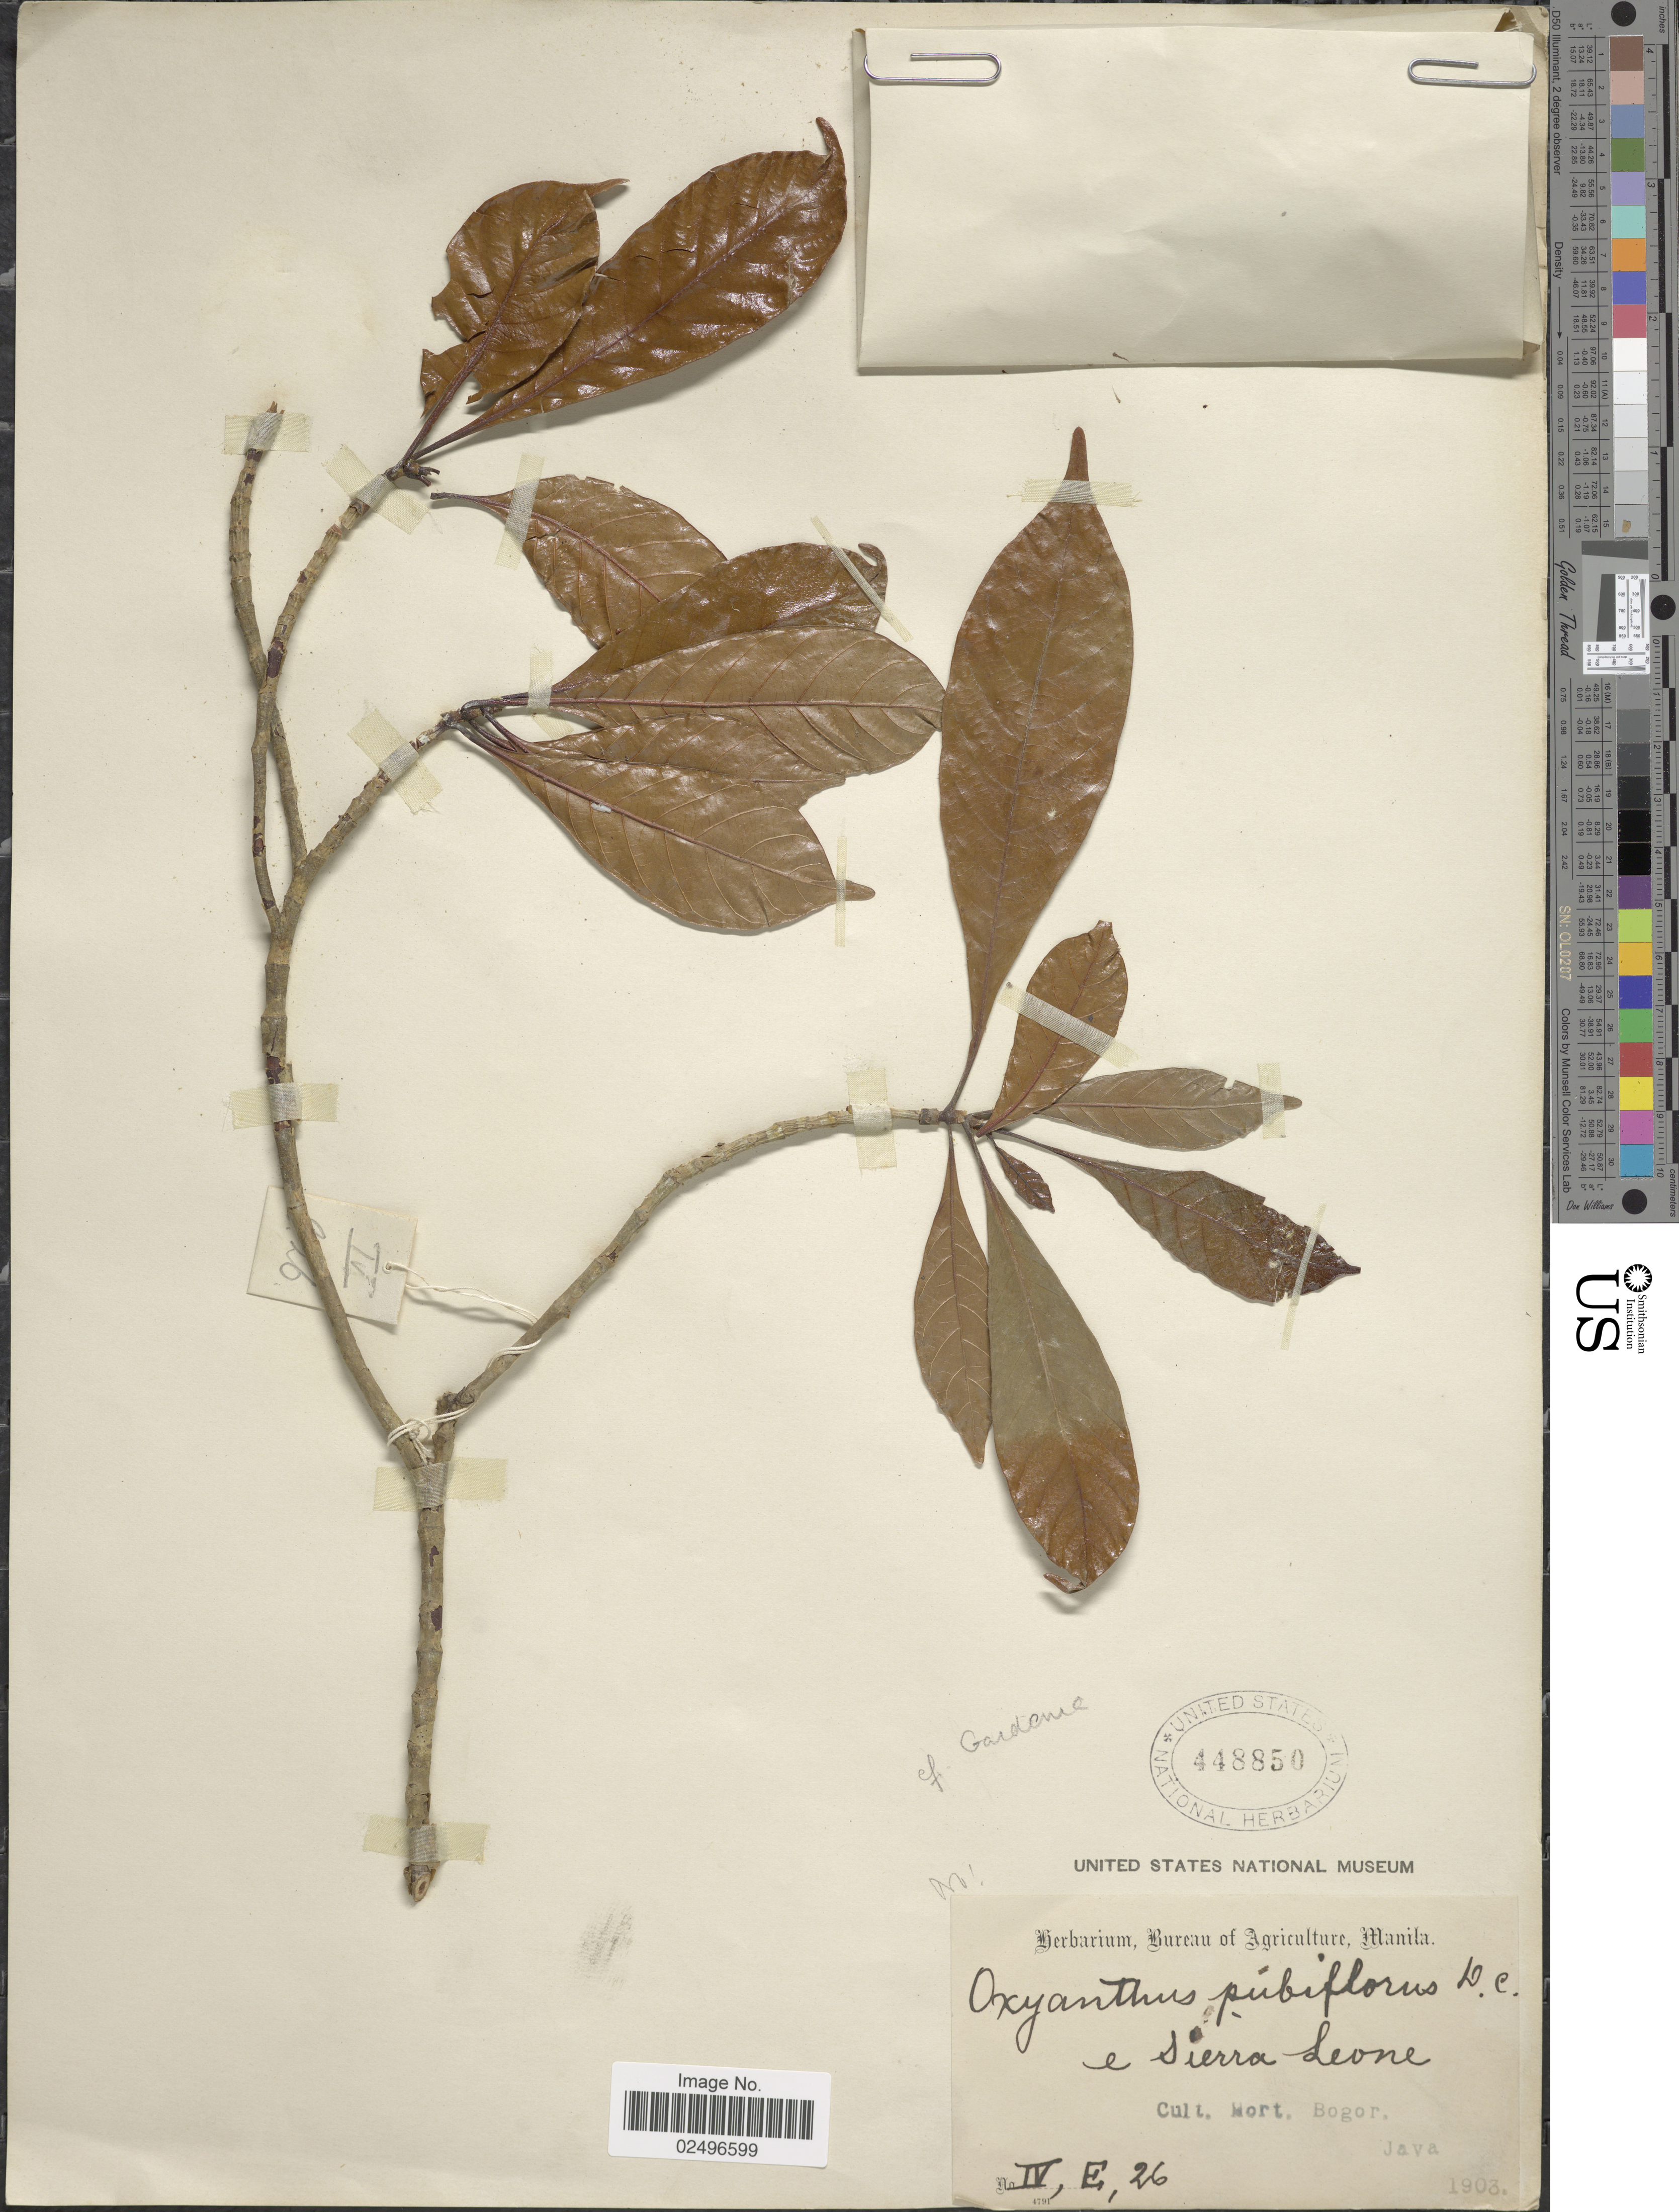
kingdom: Plantae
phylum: Tracheophyta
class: Magnoliopsida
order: Gentianales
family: Rubiaceae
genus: Gardenia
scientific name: Gardenia sp.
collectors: ex Herb. Bur. Agric. Manila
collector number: IV, E, 26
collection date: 1903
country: Indonesia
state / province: Java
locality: Cult. Hort. Bogor.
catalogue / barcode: US 448850